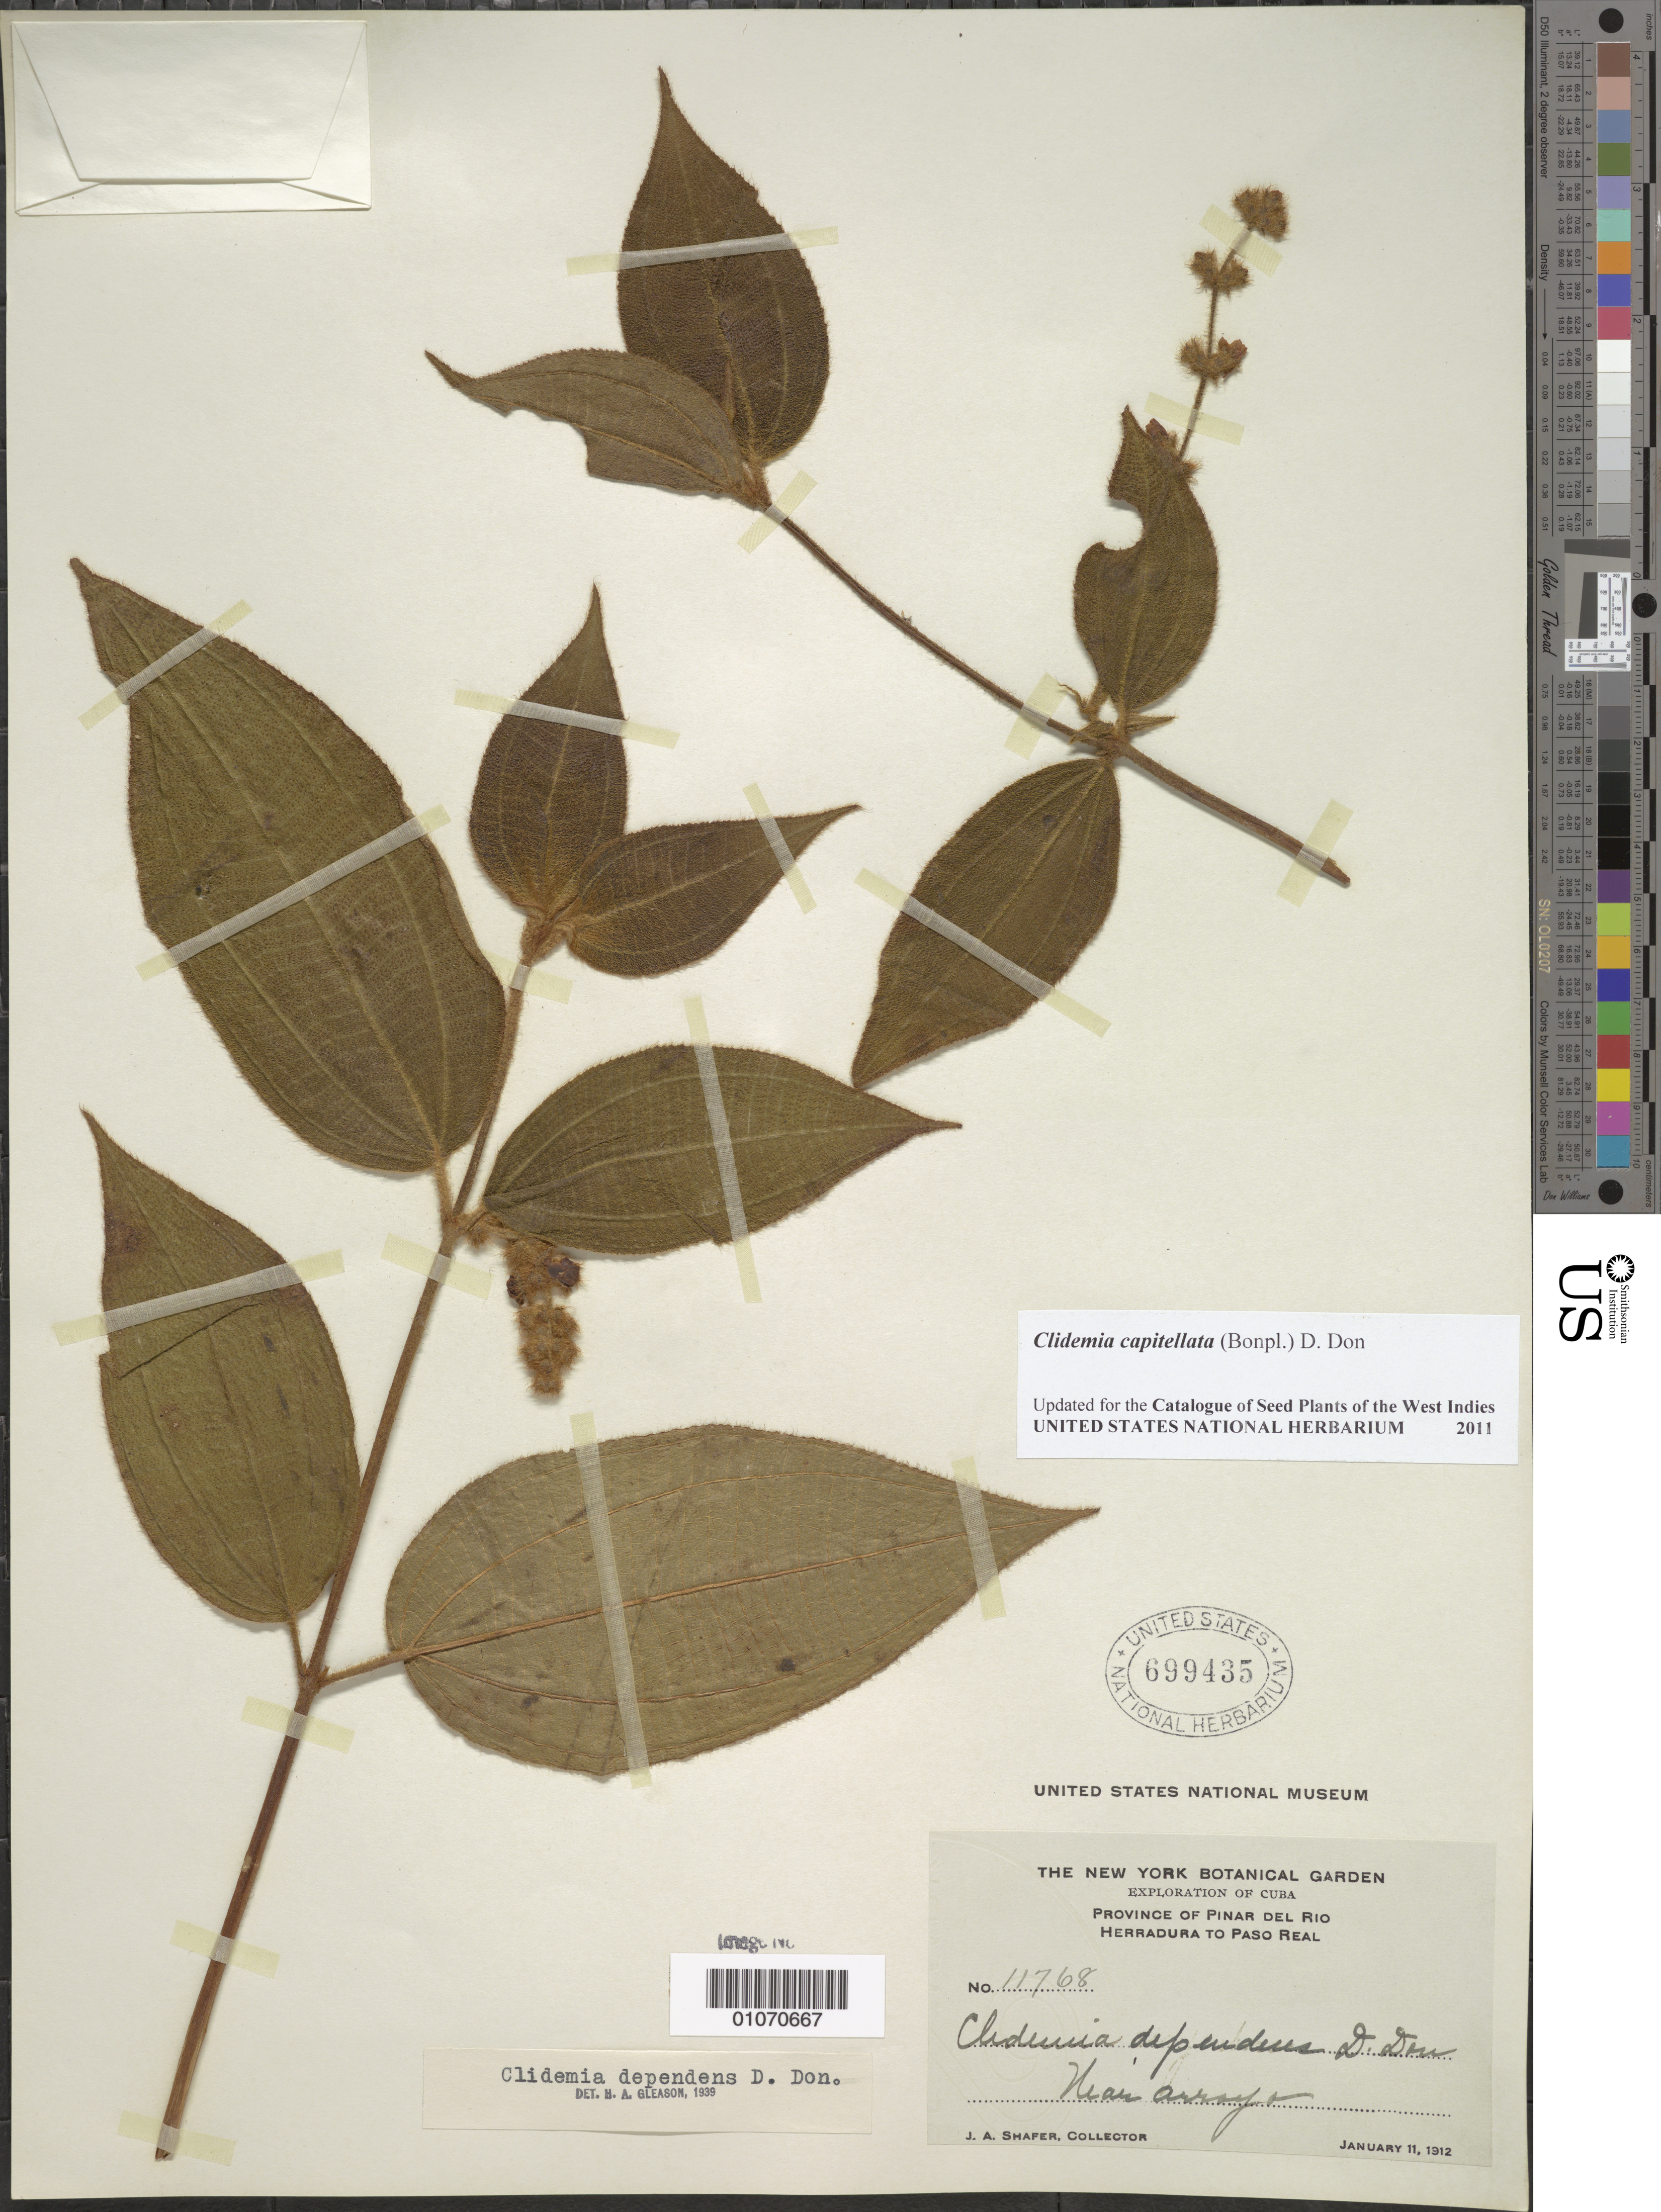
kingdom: Plantae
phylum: Tracheophyta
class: Magnoliopsida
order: Myrtales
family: Melastomataceae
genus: Clidemia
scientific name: Clidemia capitellata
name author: (Bonpl.) D. Don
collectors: J. A. Shafer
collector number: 11768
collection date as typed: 11 Jan 1912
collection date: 1912-01-11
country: Cuba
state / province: Pinar del Río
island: Cuba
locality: Herradura to Paso Real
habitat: Near arroyo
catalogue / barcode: US 699435